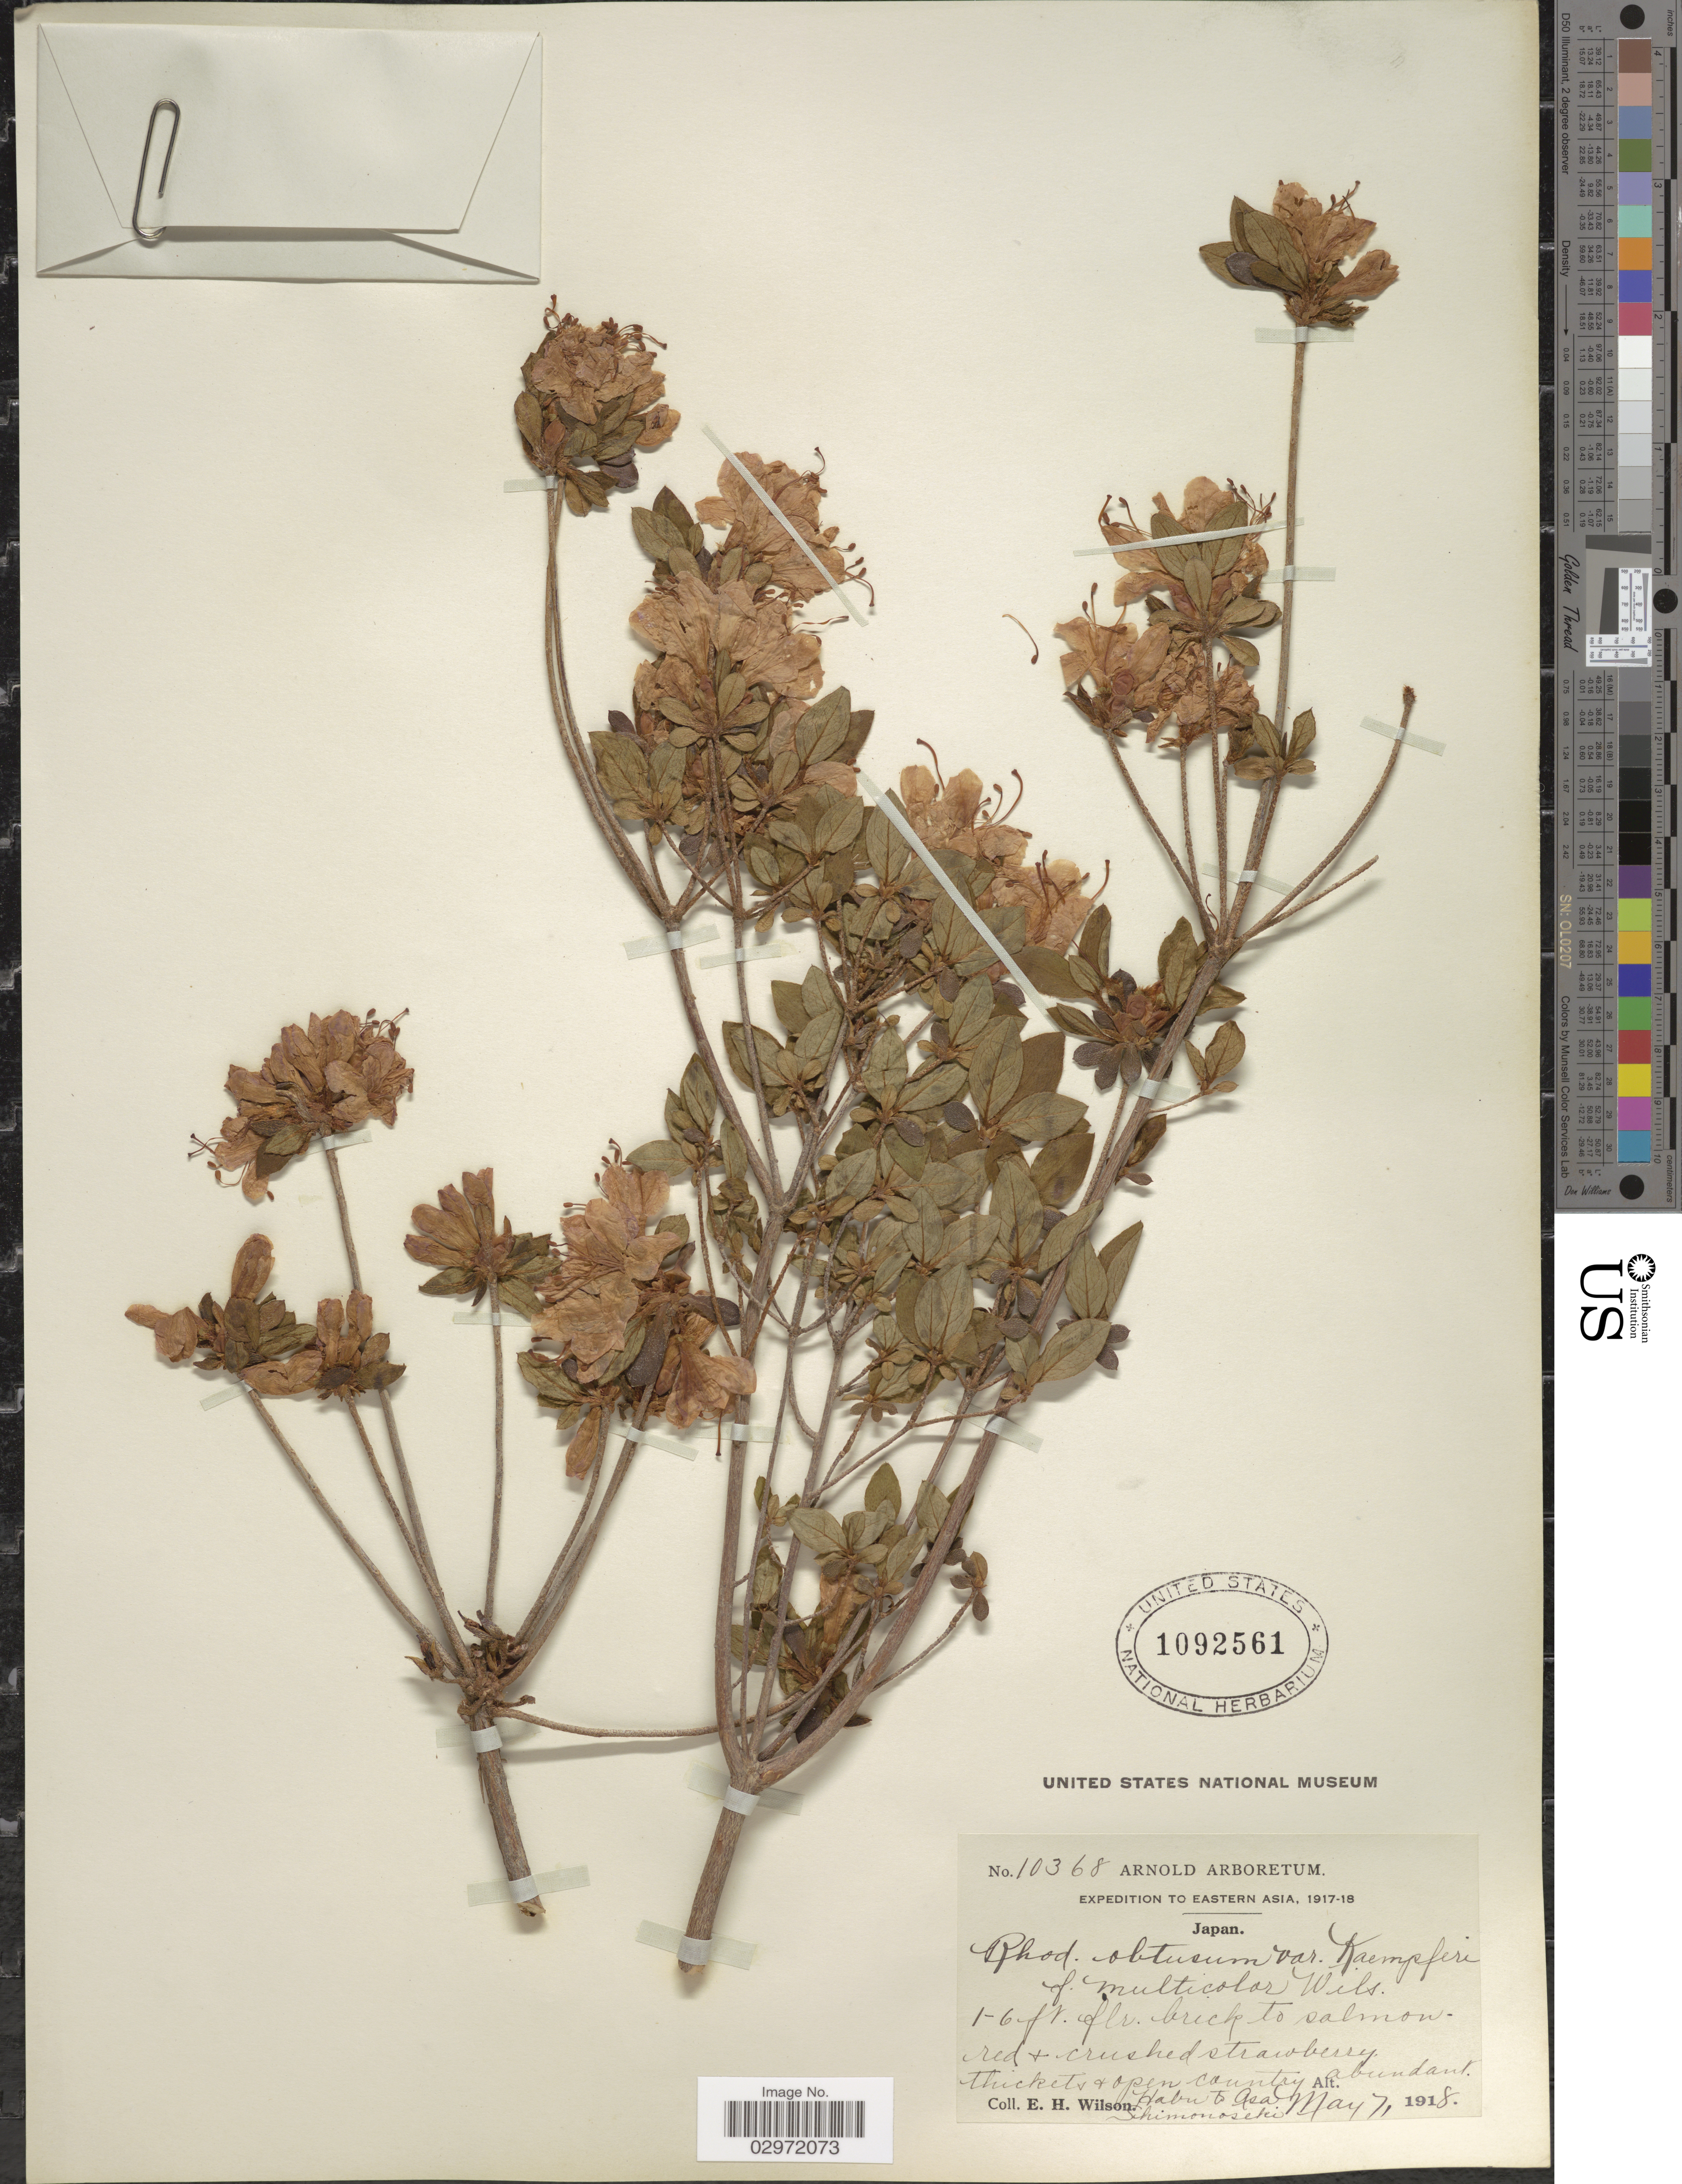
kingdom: Plantae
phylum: Tracheophyta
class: Magnoliopsida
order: Ericales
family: Ericaceae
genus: Rhododendron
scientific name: Rhododendron obtusum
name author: (Lindl.) Planch.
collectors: E. Wilson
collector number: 10368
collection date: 1918-05-07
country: Japan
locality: Eastern Asia. Habu to Gsa, Shimonoseki.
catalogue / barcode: US 1092561